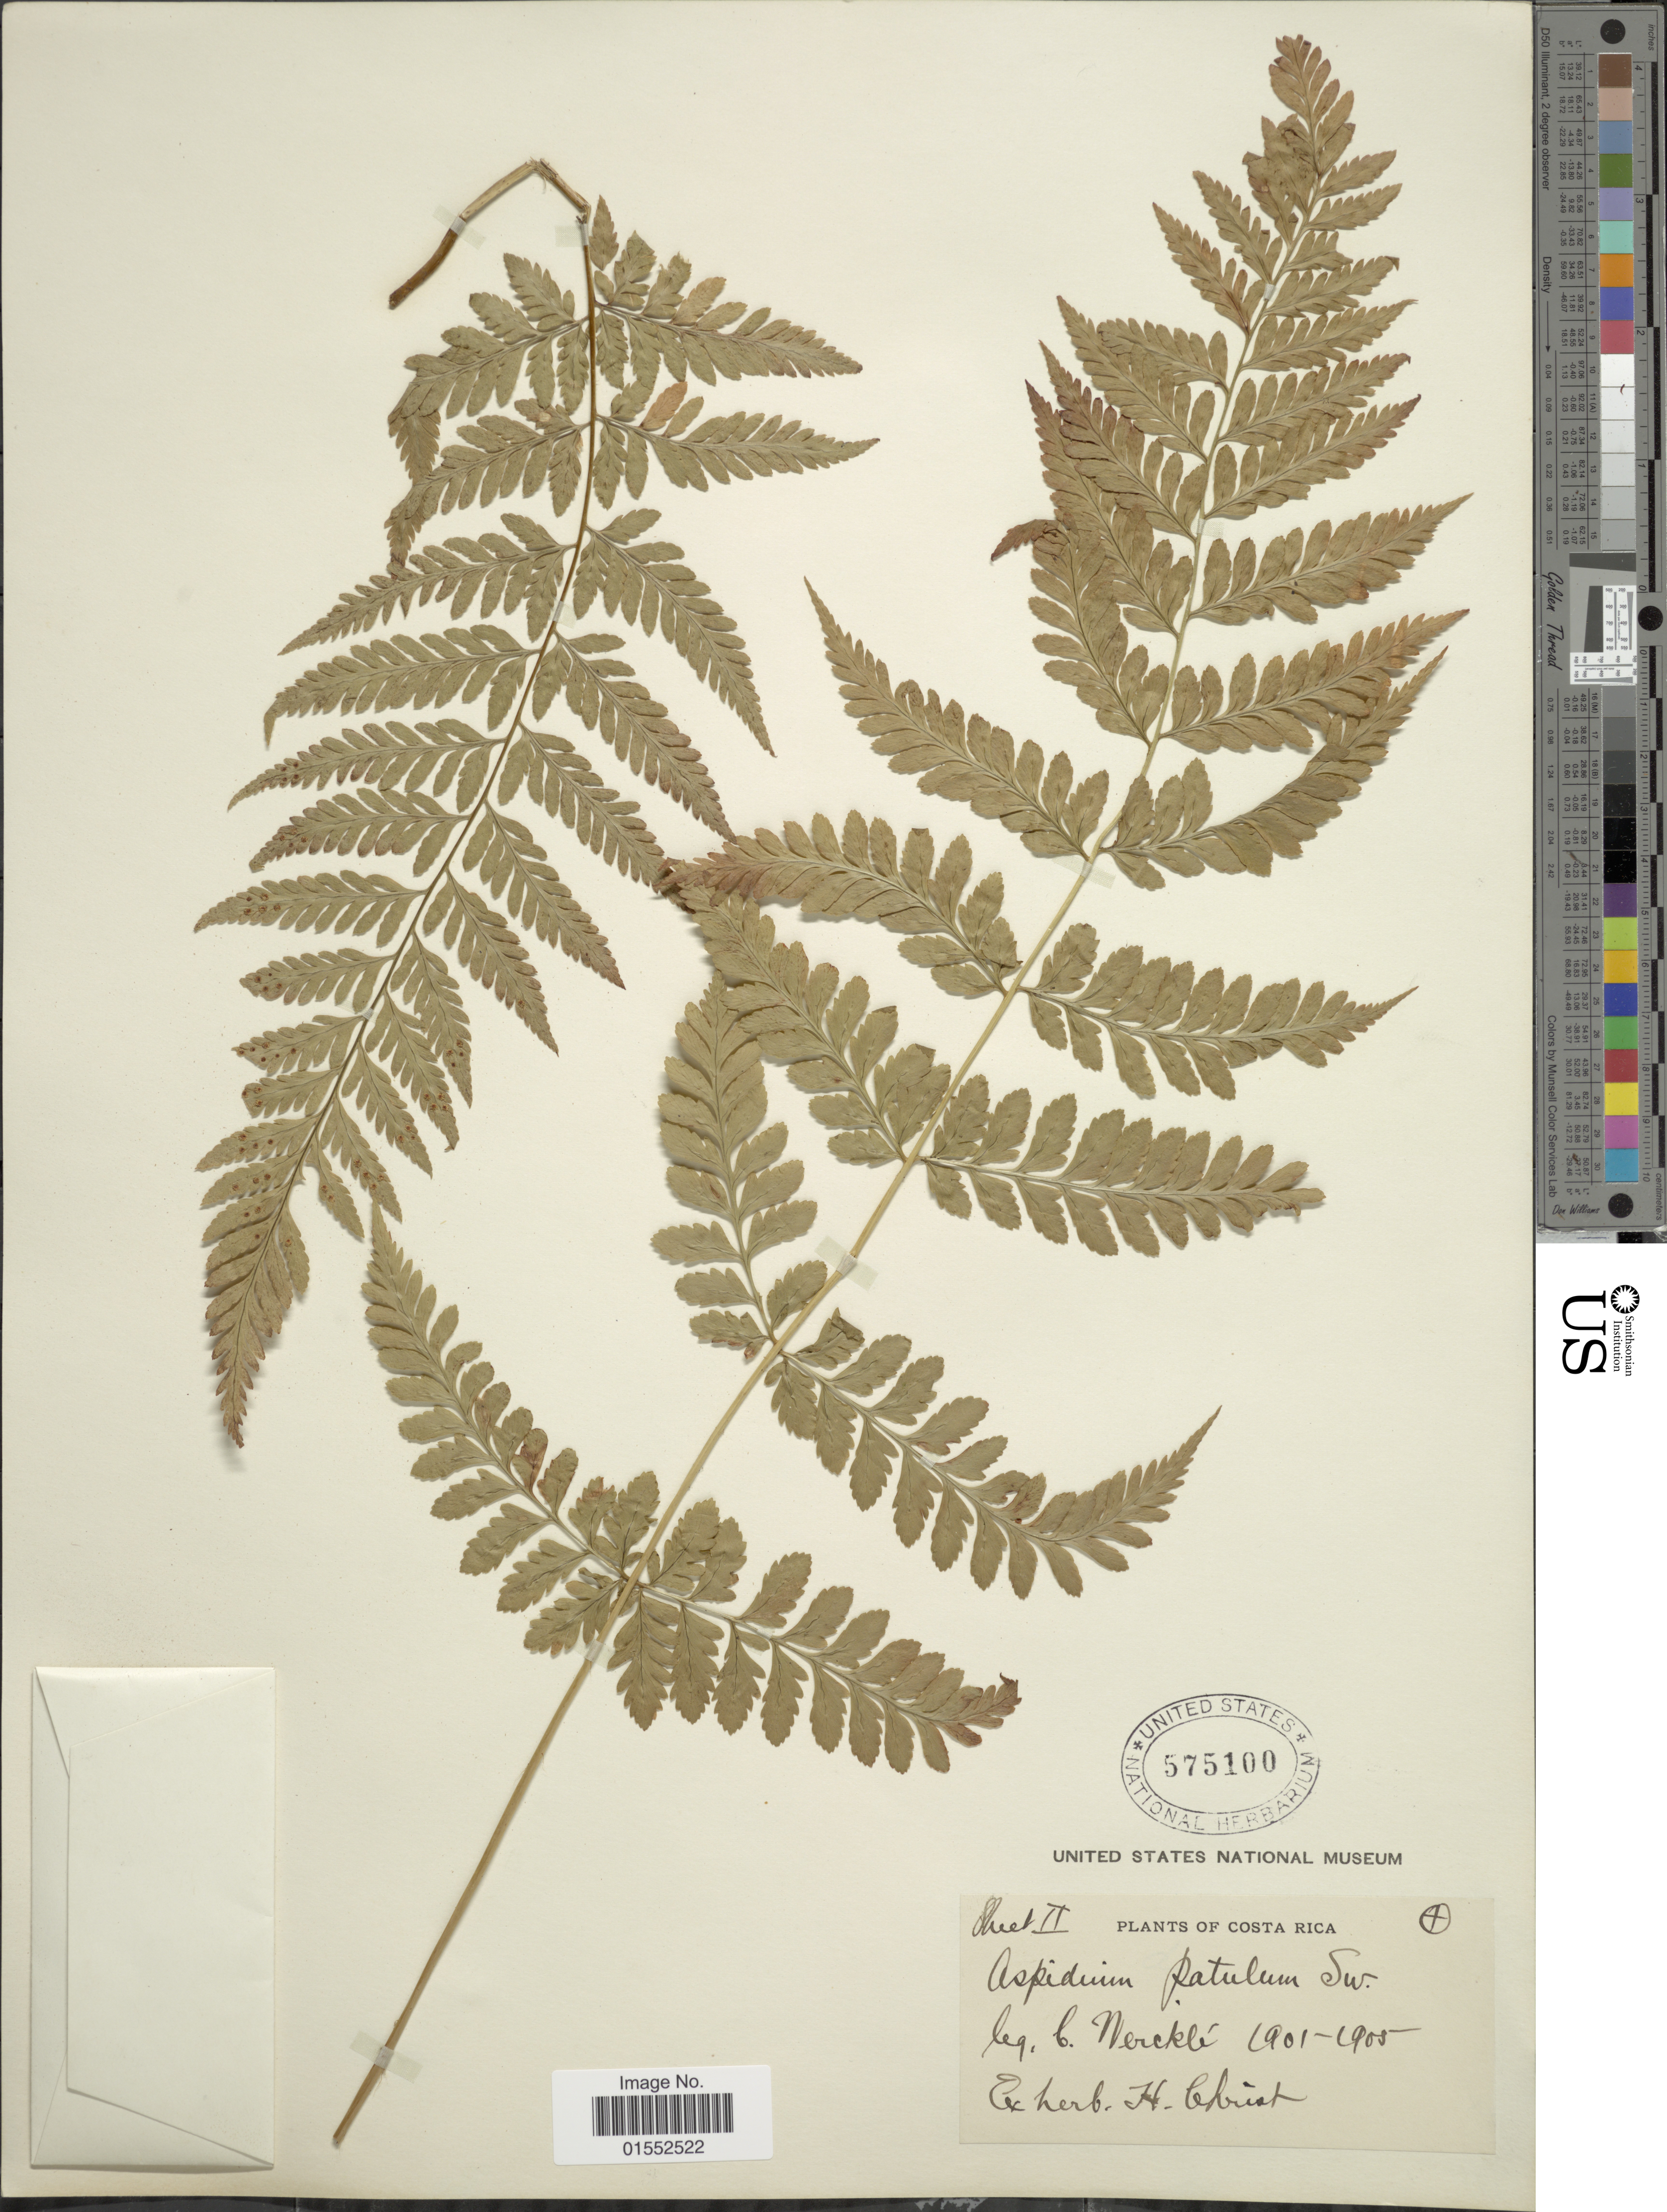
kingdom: Plantae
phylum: Tracheophyta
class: Polypodiopsida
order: Polypodiales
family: Dryopteridaceae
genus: Dryopteris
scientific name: Dryopteris patula var. serrata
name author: (Mett.) C.V. Morton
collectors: C. Wercklé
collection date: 1901/1905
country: Costa Rica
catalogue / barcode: US 575100